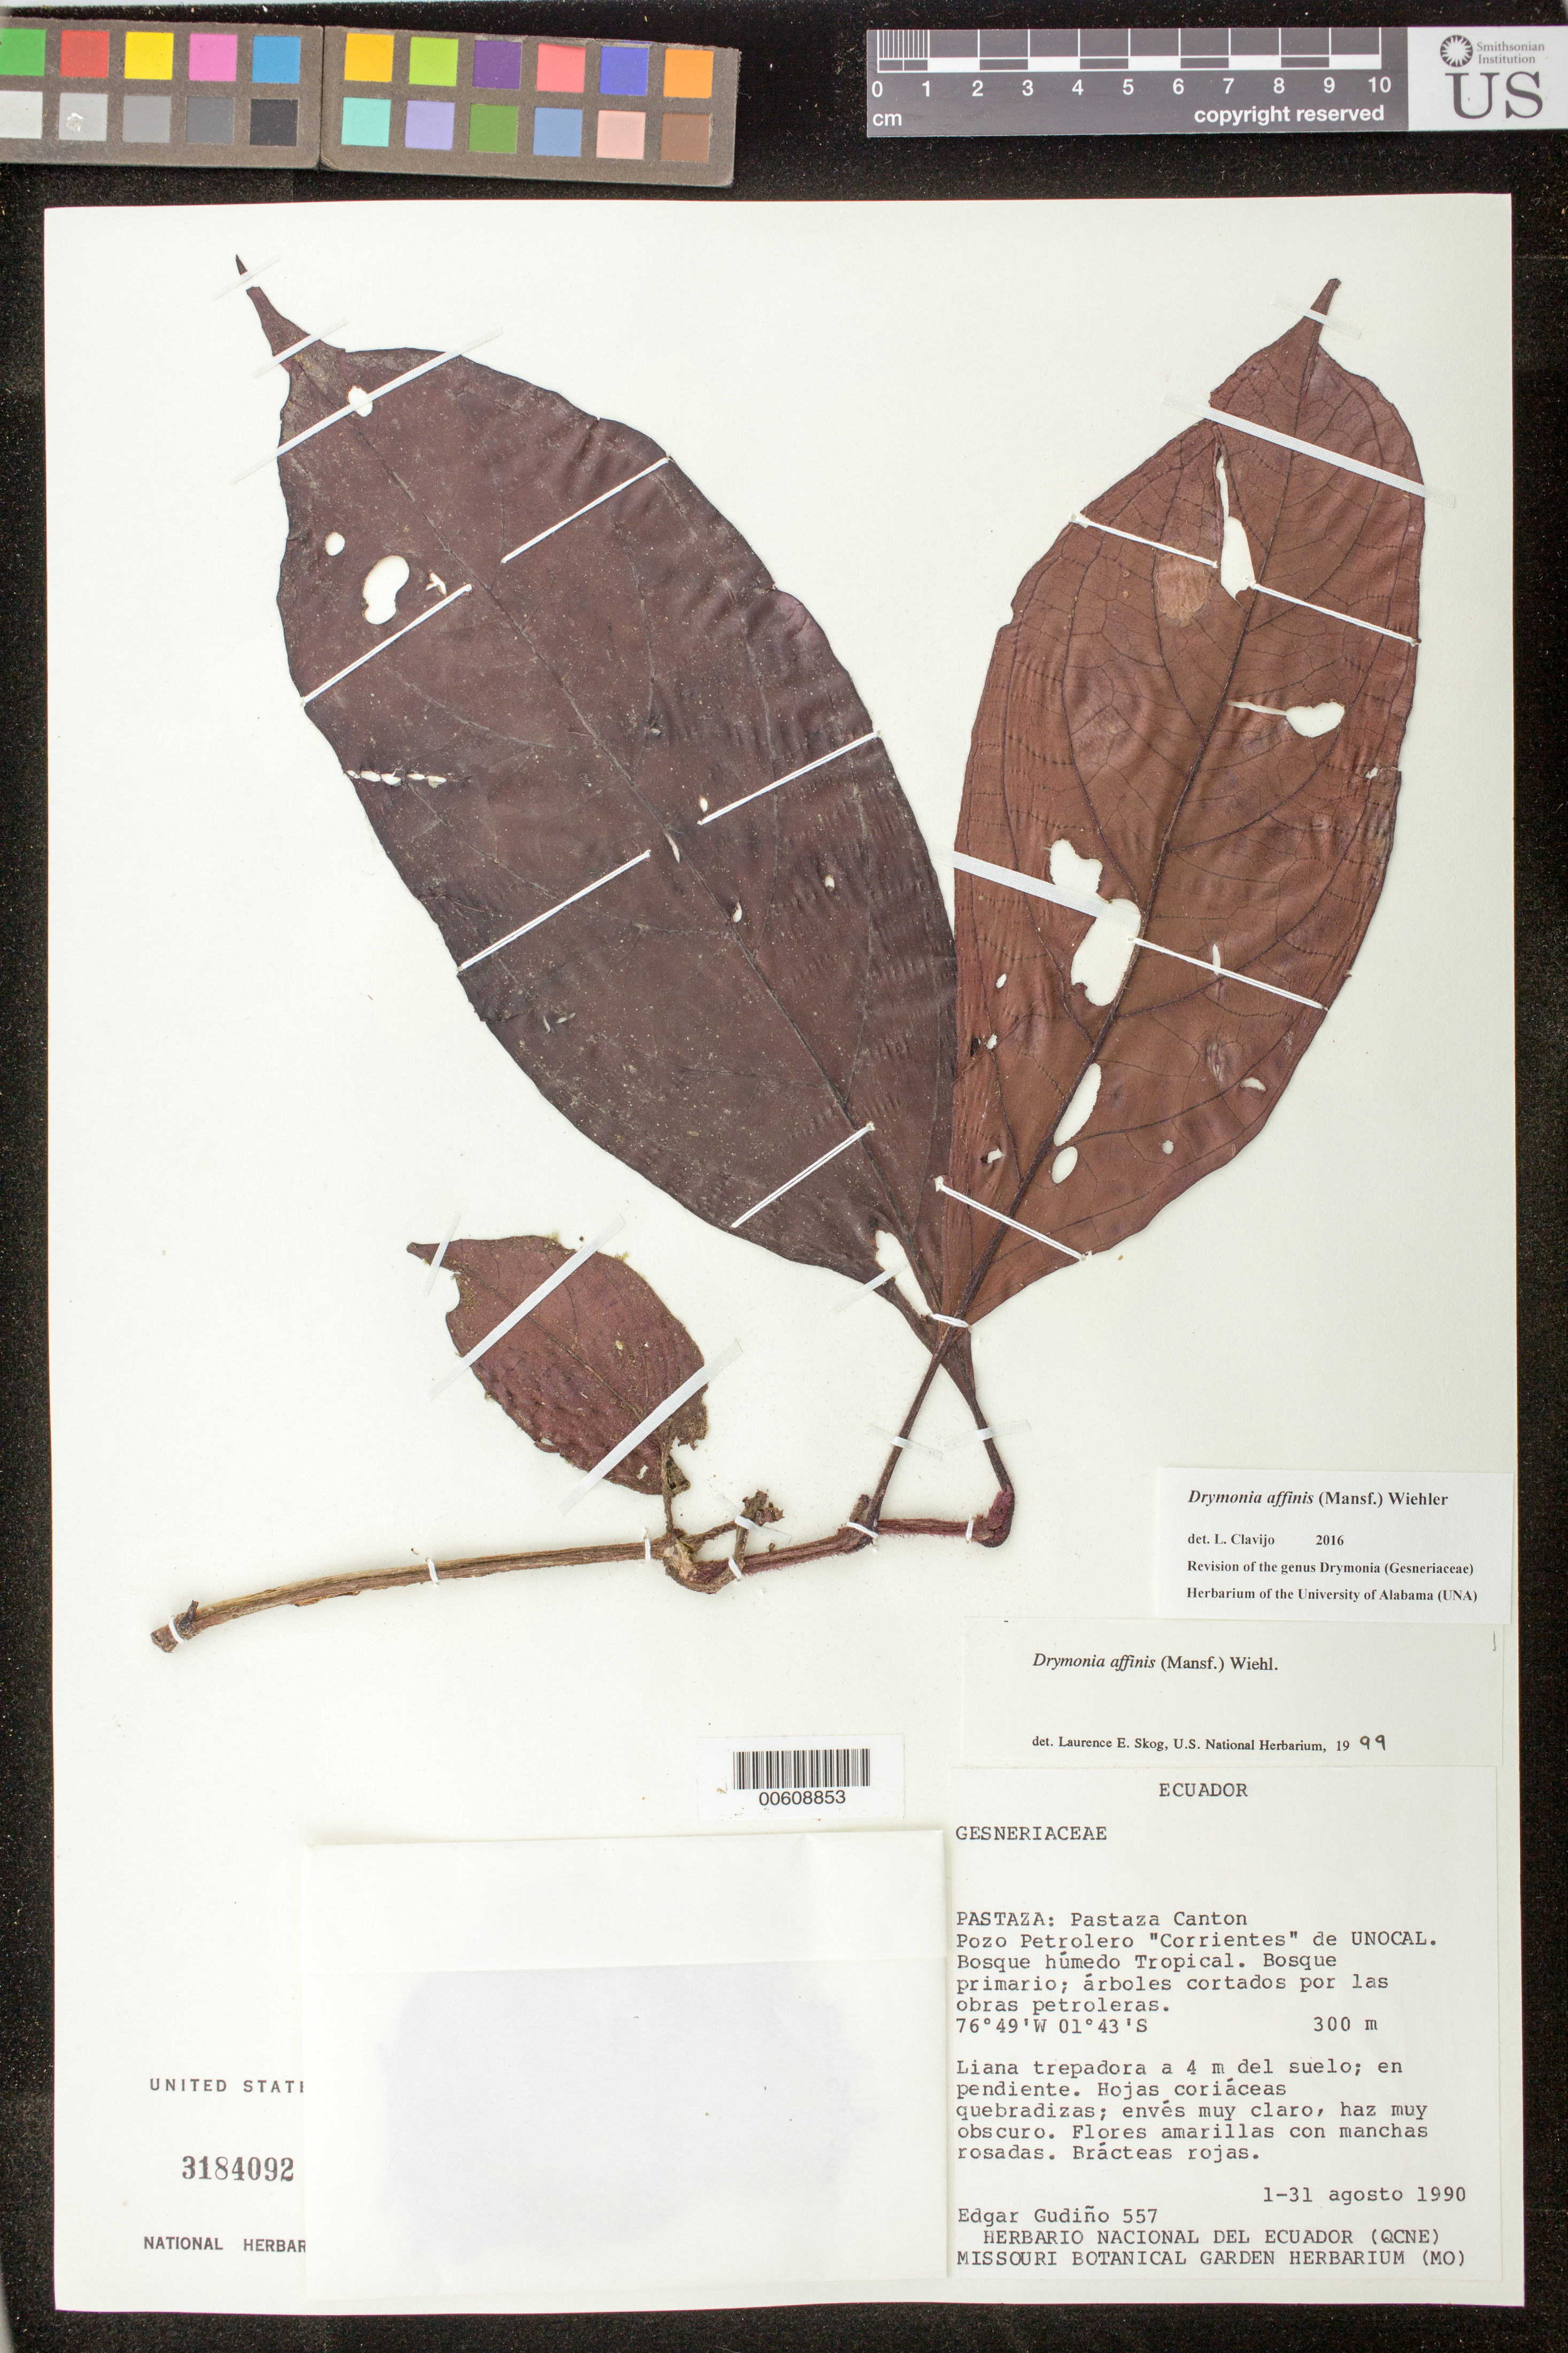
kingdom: Plantae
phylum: Tracheophyta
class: Magnoliopsida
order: Lamiales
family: Gesneriaceae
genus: Drymonia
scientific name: Drymonia affinis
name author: (Mansf.) Wiehler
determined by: Skog, Laurence E.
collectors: E. Gudiño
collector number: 557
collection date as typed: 1-31 Aug 1990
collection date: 1990-08-01/1990-08-31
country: Ecuador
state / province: Pastaza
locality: Pastaza Canton; Pozo Petrolero "Corrientes" de UNOCAL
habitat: Bosque húmedo tropical; bosque primario; árboles cortados por las obras petroleras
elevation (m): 300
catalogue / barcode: US 3184092